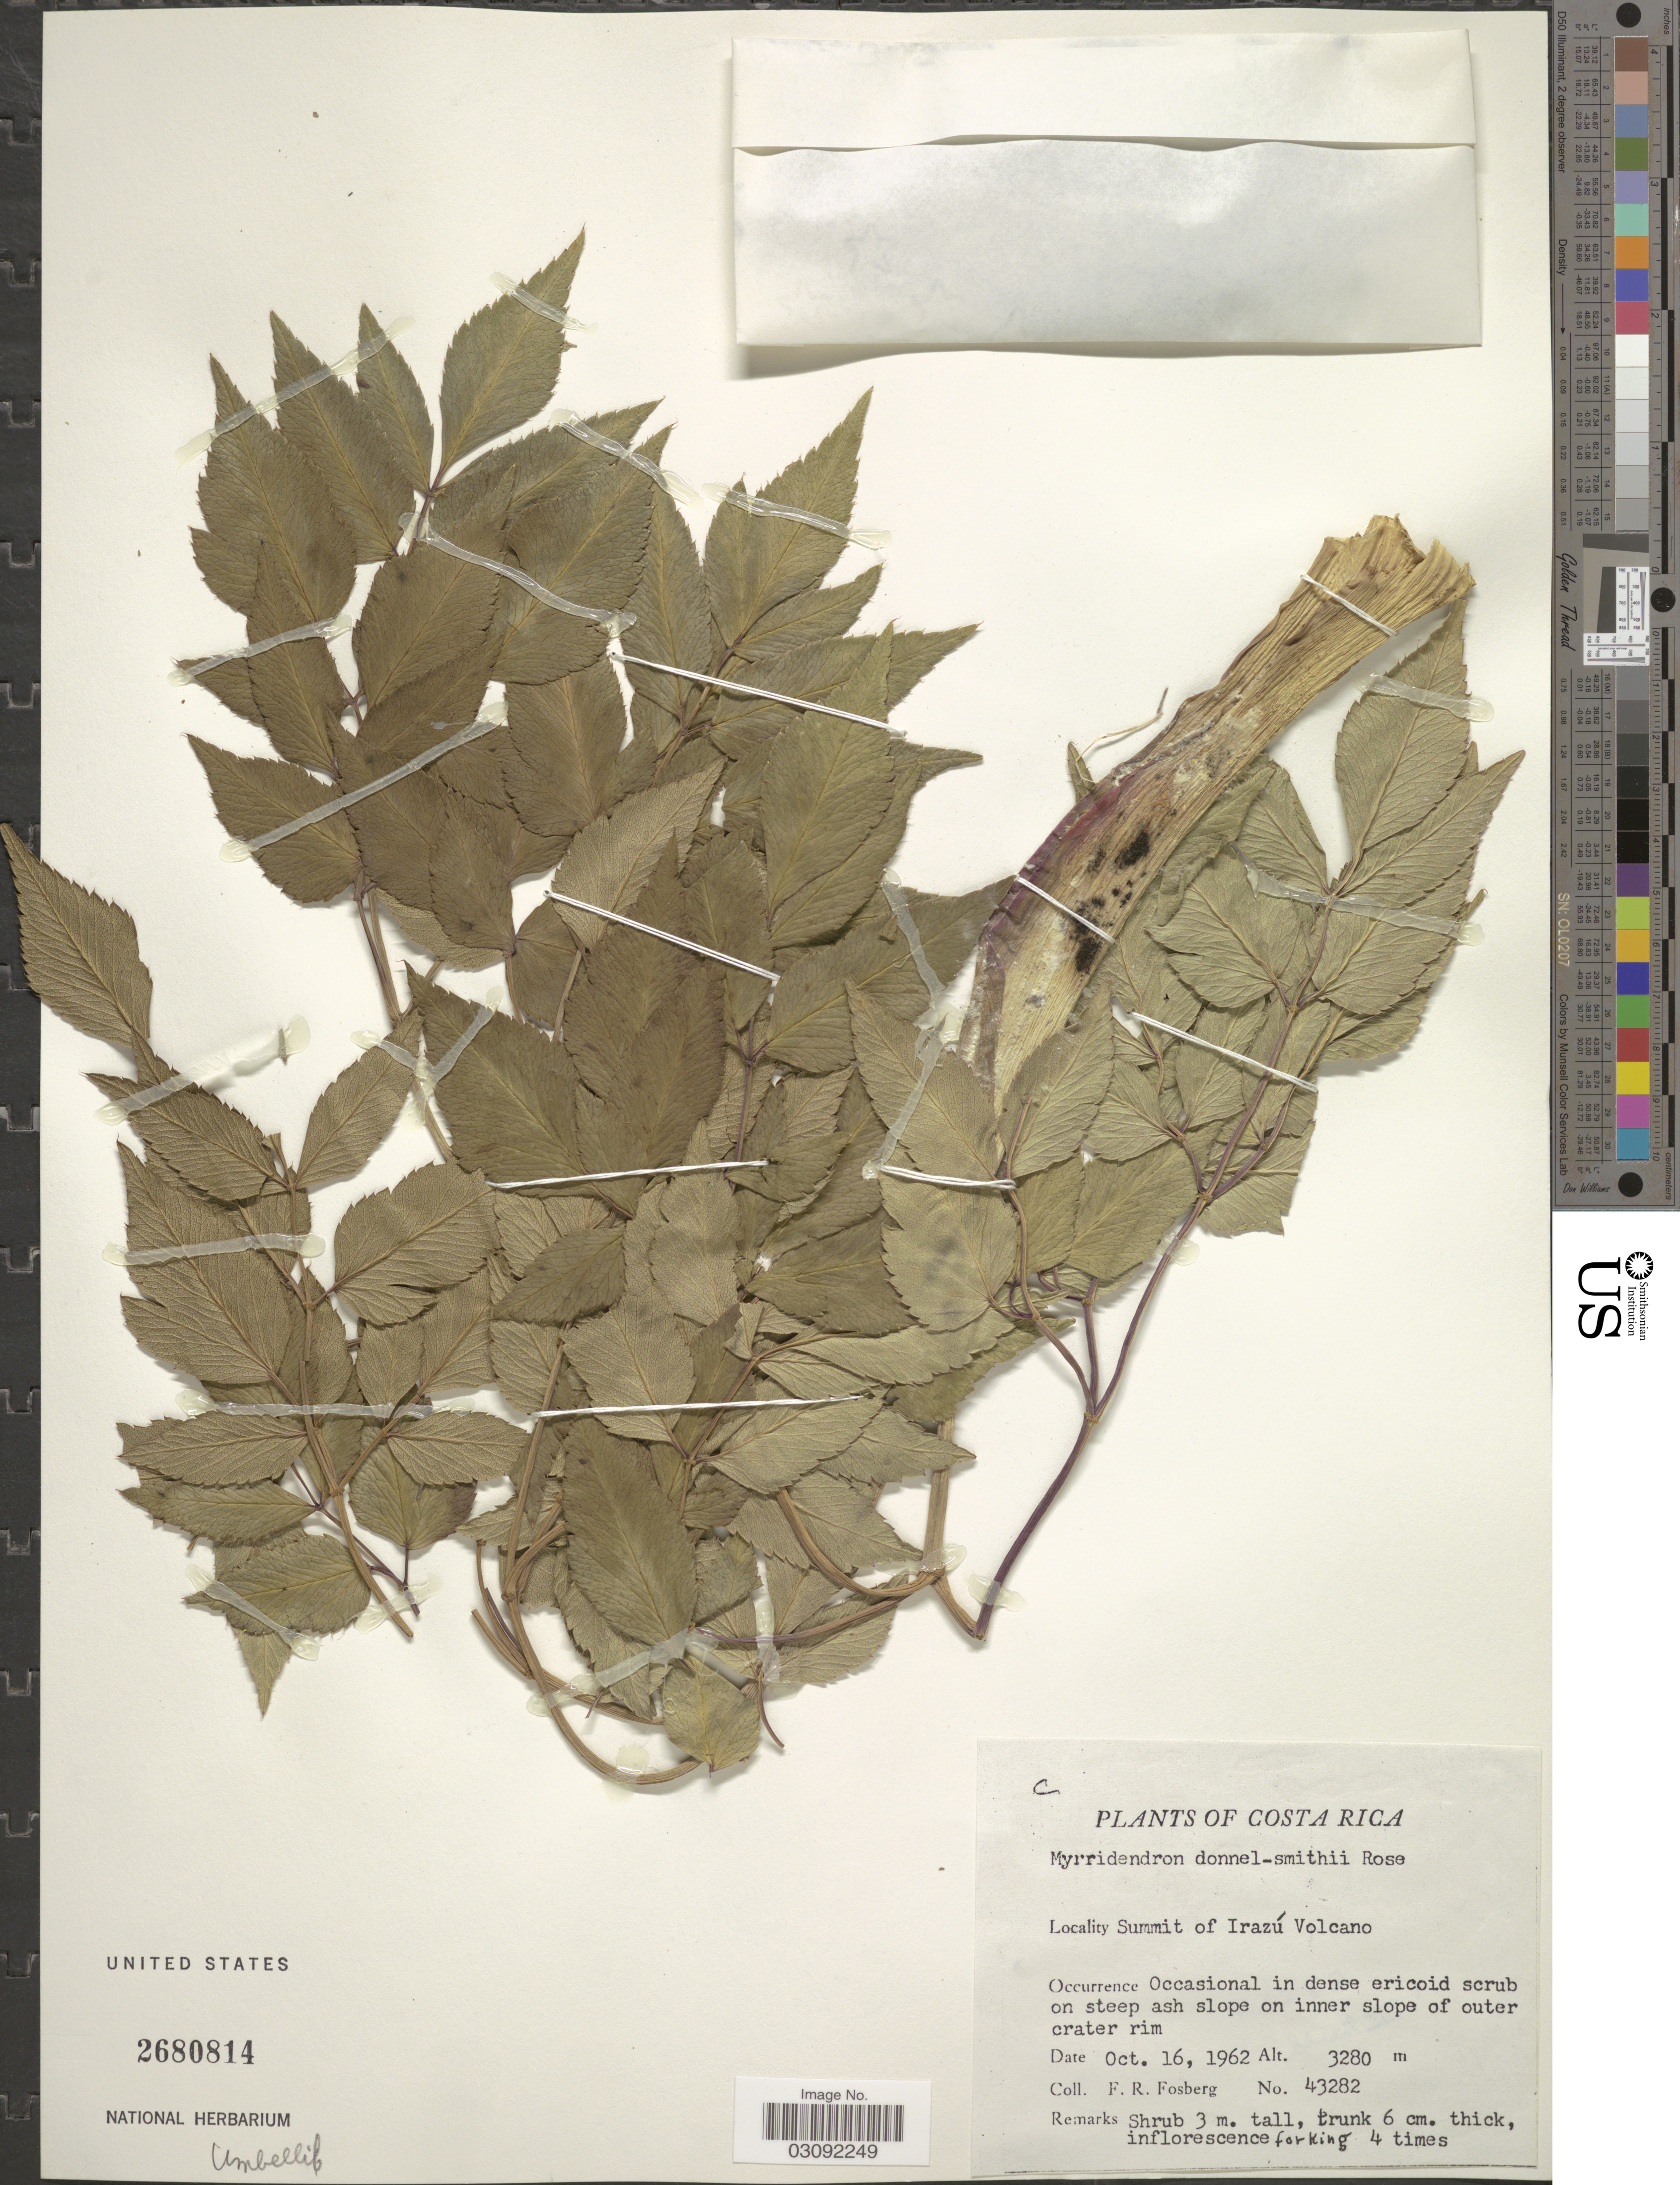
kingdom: Plantae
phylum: Tracheophyta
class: Magnoliopsida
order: Apiales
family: Apiaceae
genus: Myrrhidendron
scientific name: Myrrhidendron donnellsmithii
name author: J.M. Coult. & Rose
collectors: F. R. Fosberg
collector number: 43282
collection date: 1962-10-16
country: Costa Rica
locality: Summit of Irazú Volcano.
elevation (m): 3280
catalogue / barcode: US 2680814